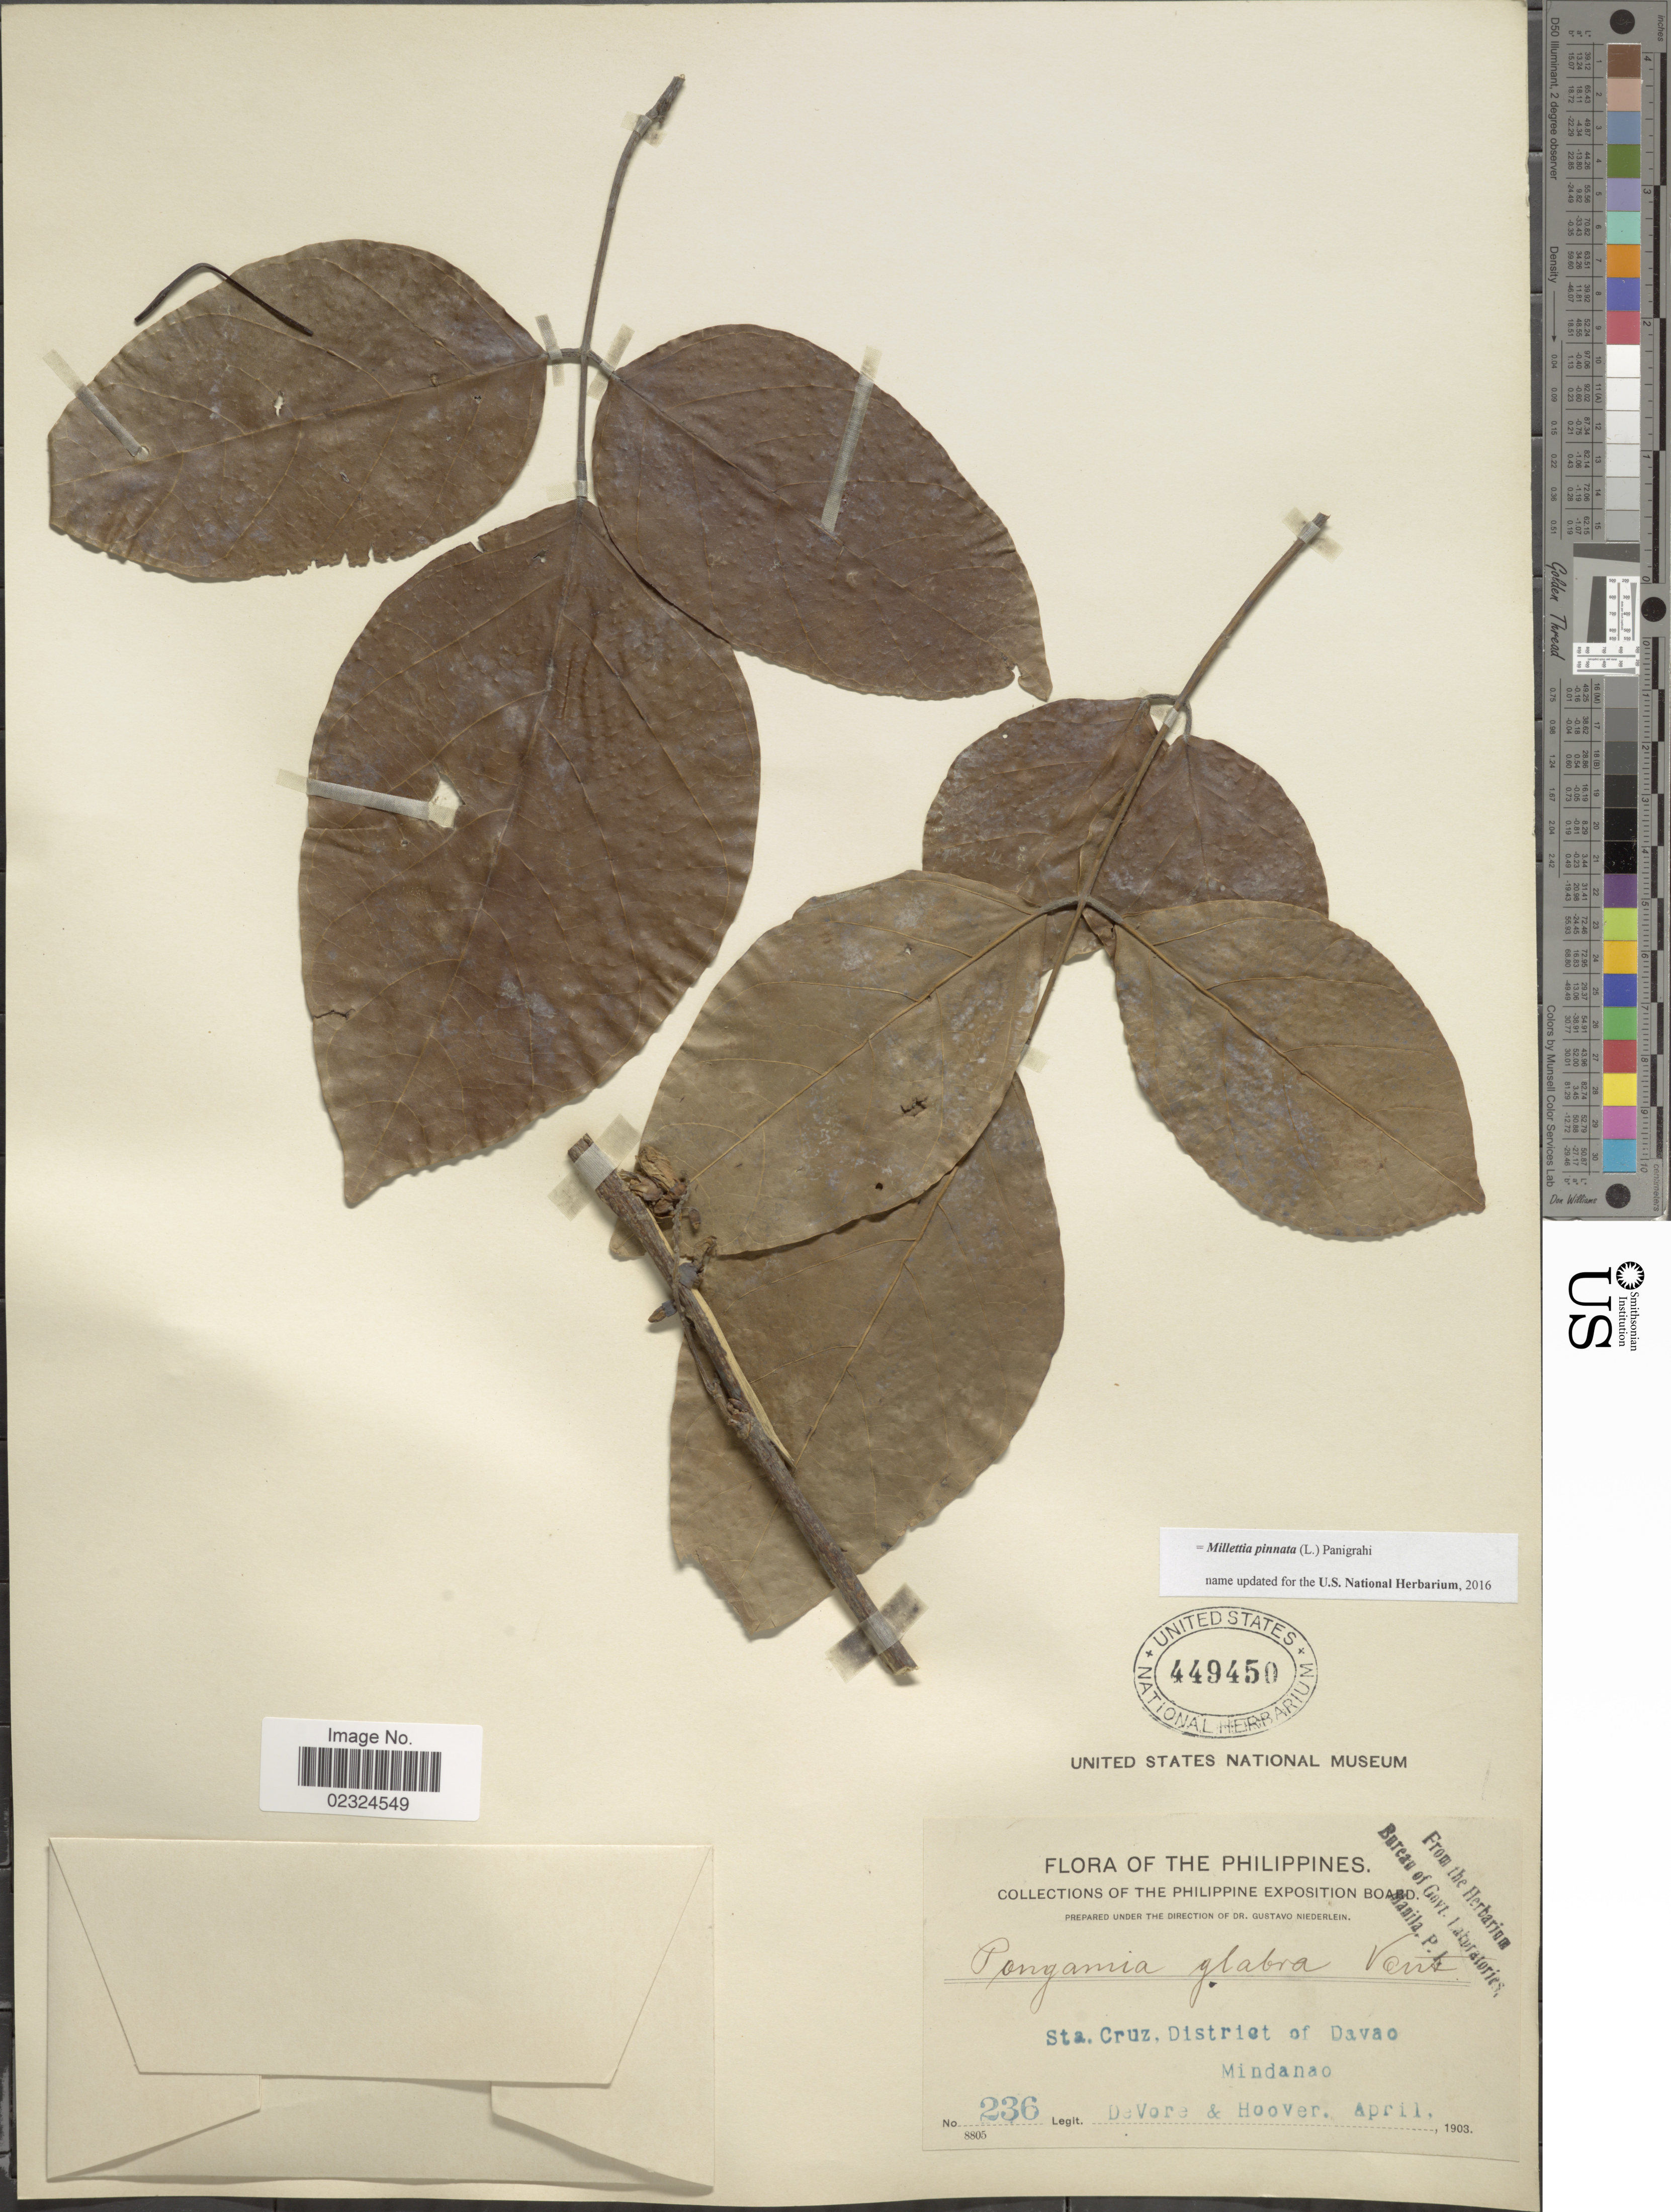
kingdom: Plantae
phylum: Tracheophyta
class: Magnoliopsida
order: Fabales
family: Fabaceae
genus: Millettia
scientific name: Millettia pinnata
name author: (L.) Panigrahi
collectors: -. DeVore & -- Hoover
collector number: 236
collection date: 1903-04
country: Philippines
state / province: Davao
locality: Sta. Cruz, District of Davao. Mindanao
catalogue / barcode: US 449450